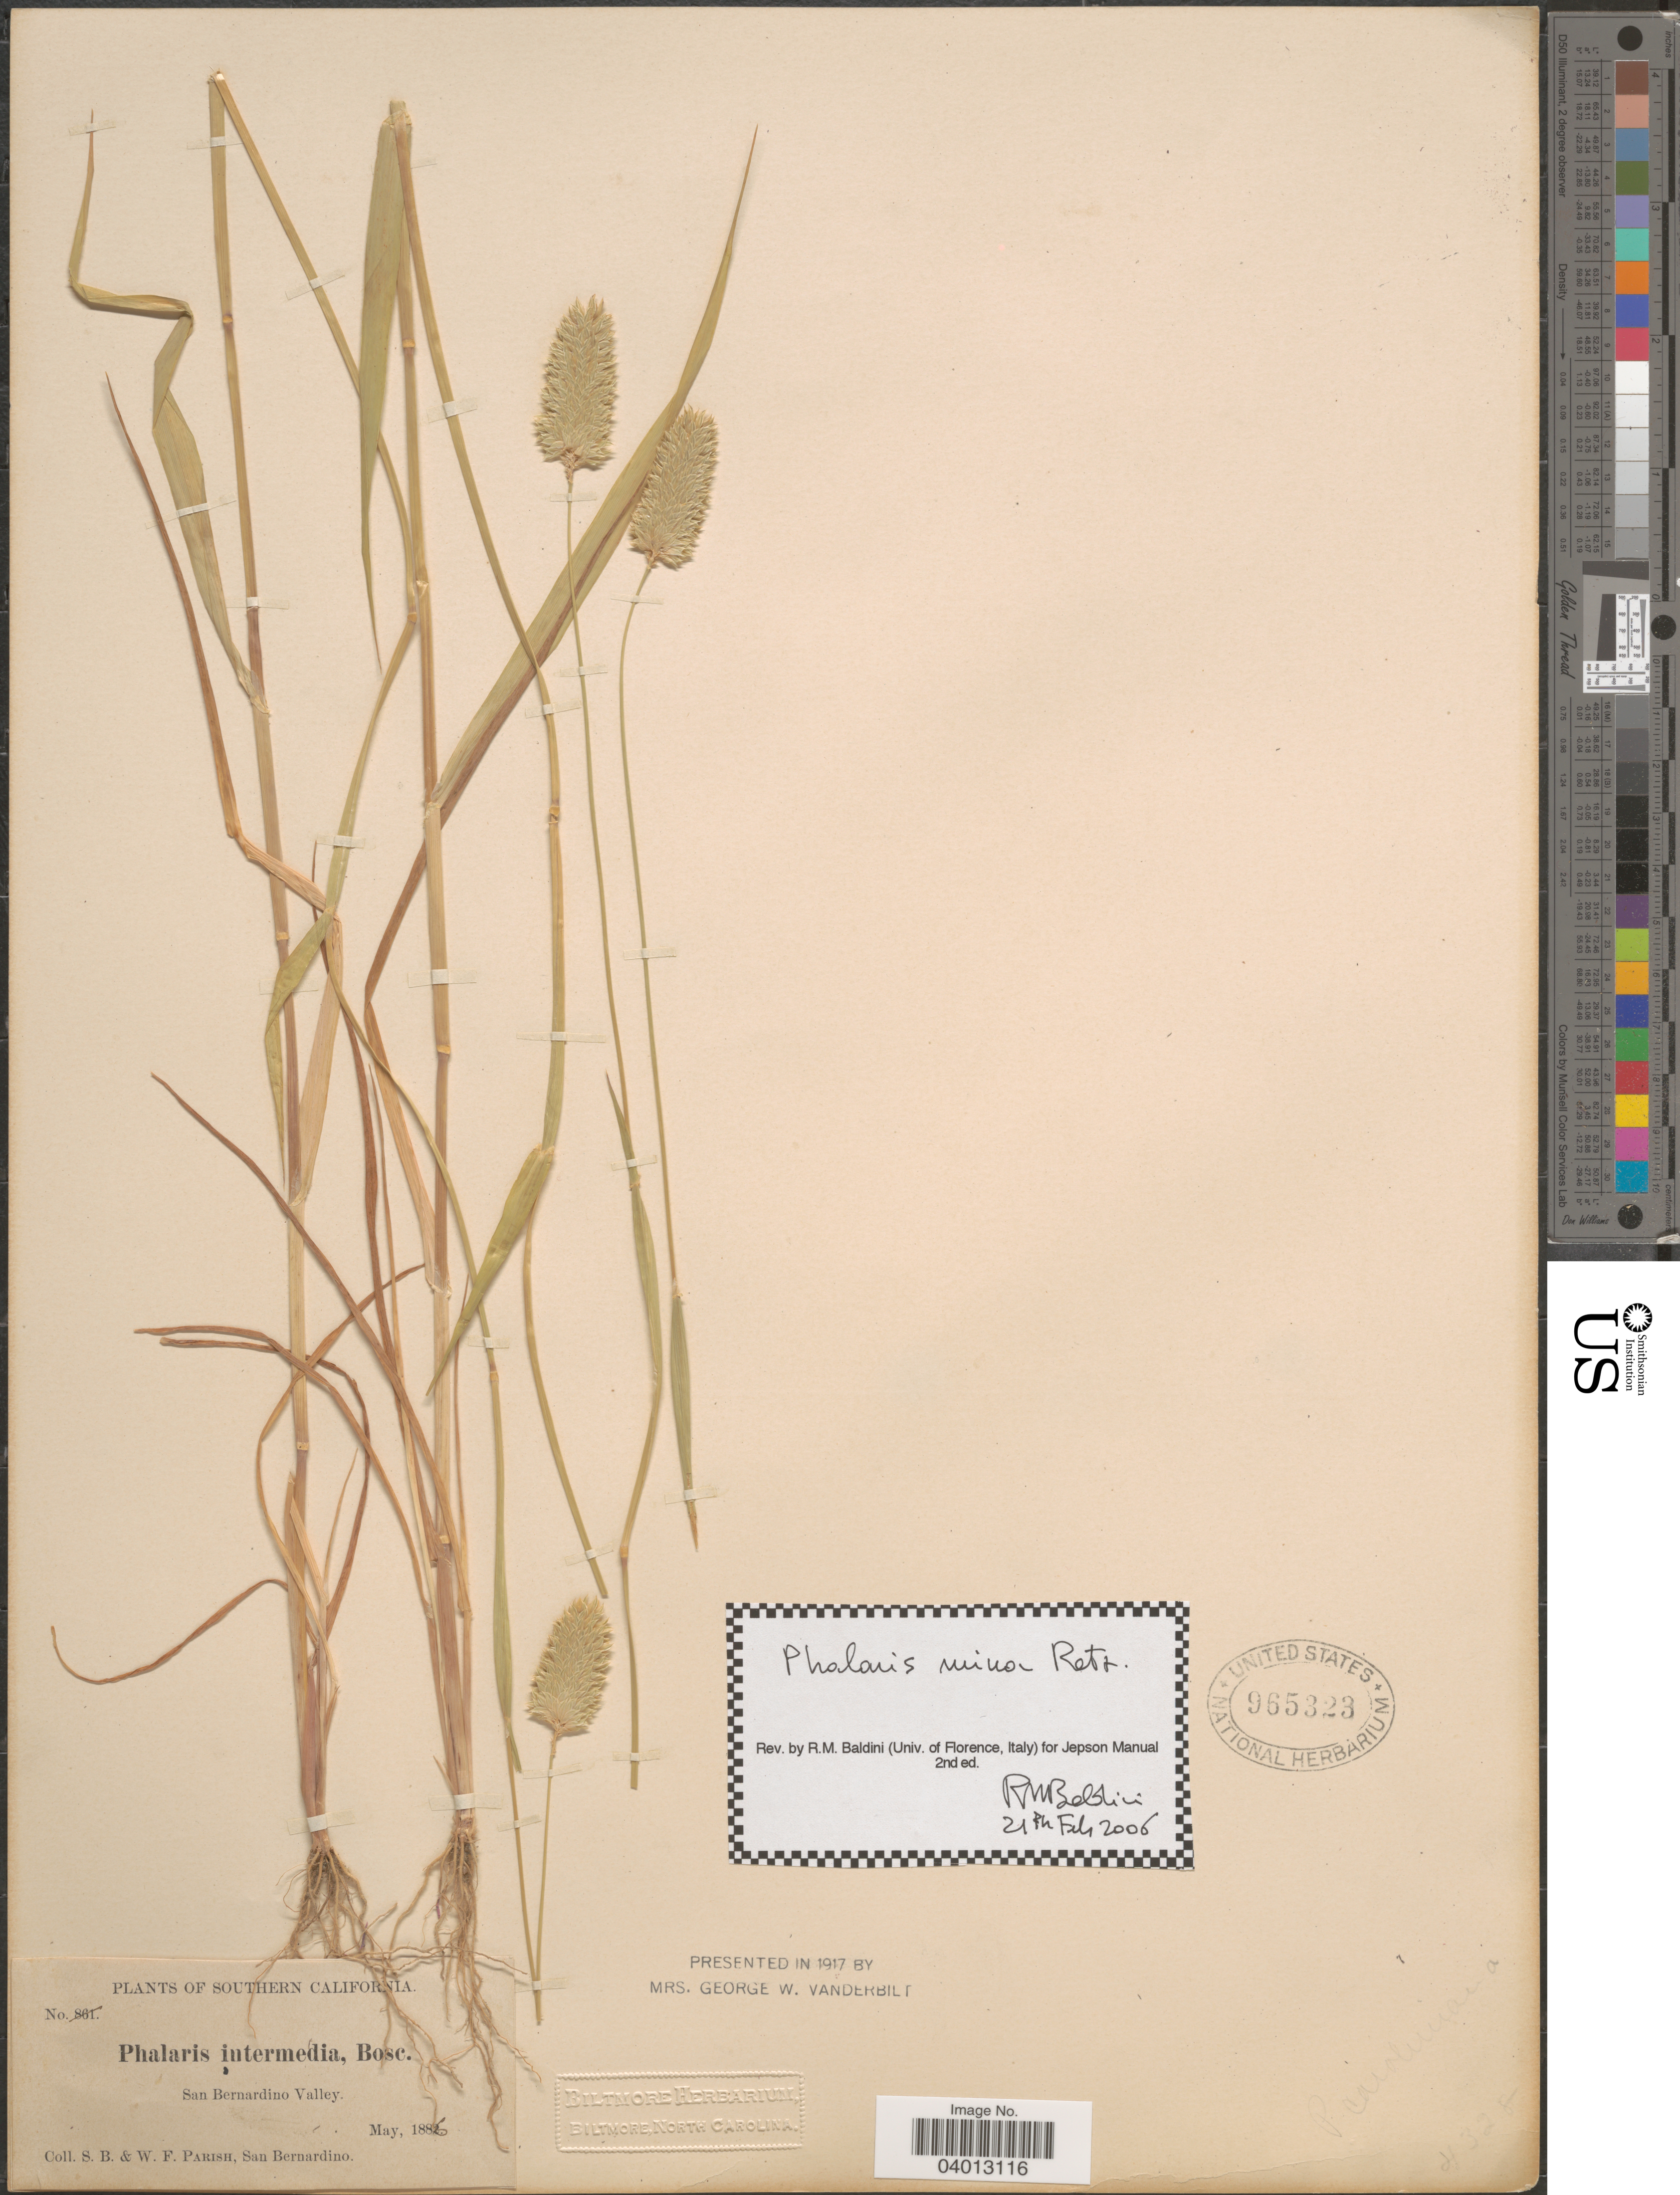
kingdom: Plantae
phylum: Tracheophyta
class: Liliopsida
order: Poales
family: Poaceae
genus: Phalaris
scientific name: Phalaris minor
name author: Retz.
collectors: S. B. Parish & W. F. Parish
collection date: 1886-05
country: United States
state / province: California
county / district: San Bernardino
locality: Southern California. San Bernardino Valley.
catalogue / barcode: US 965323